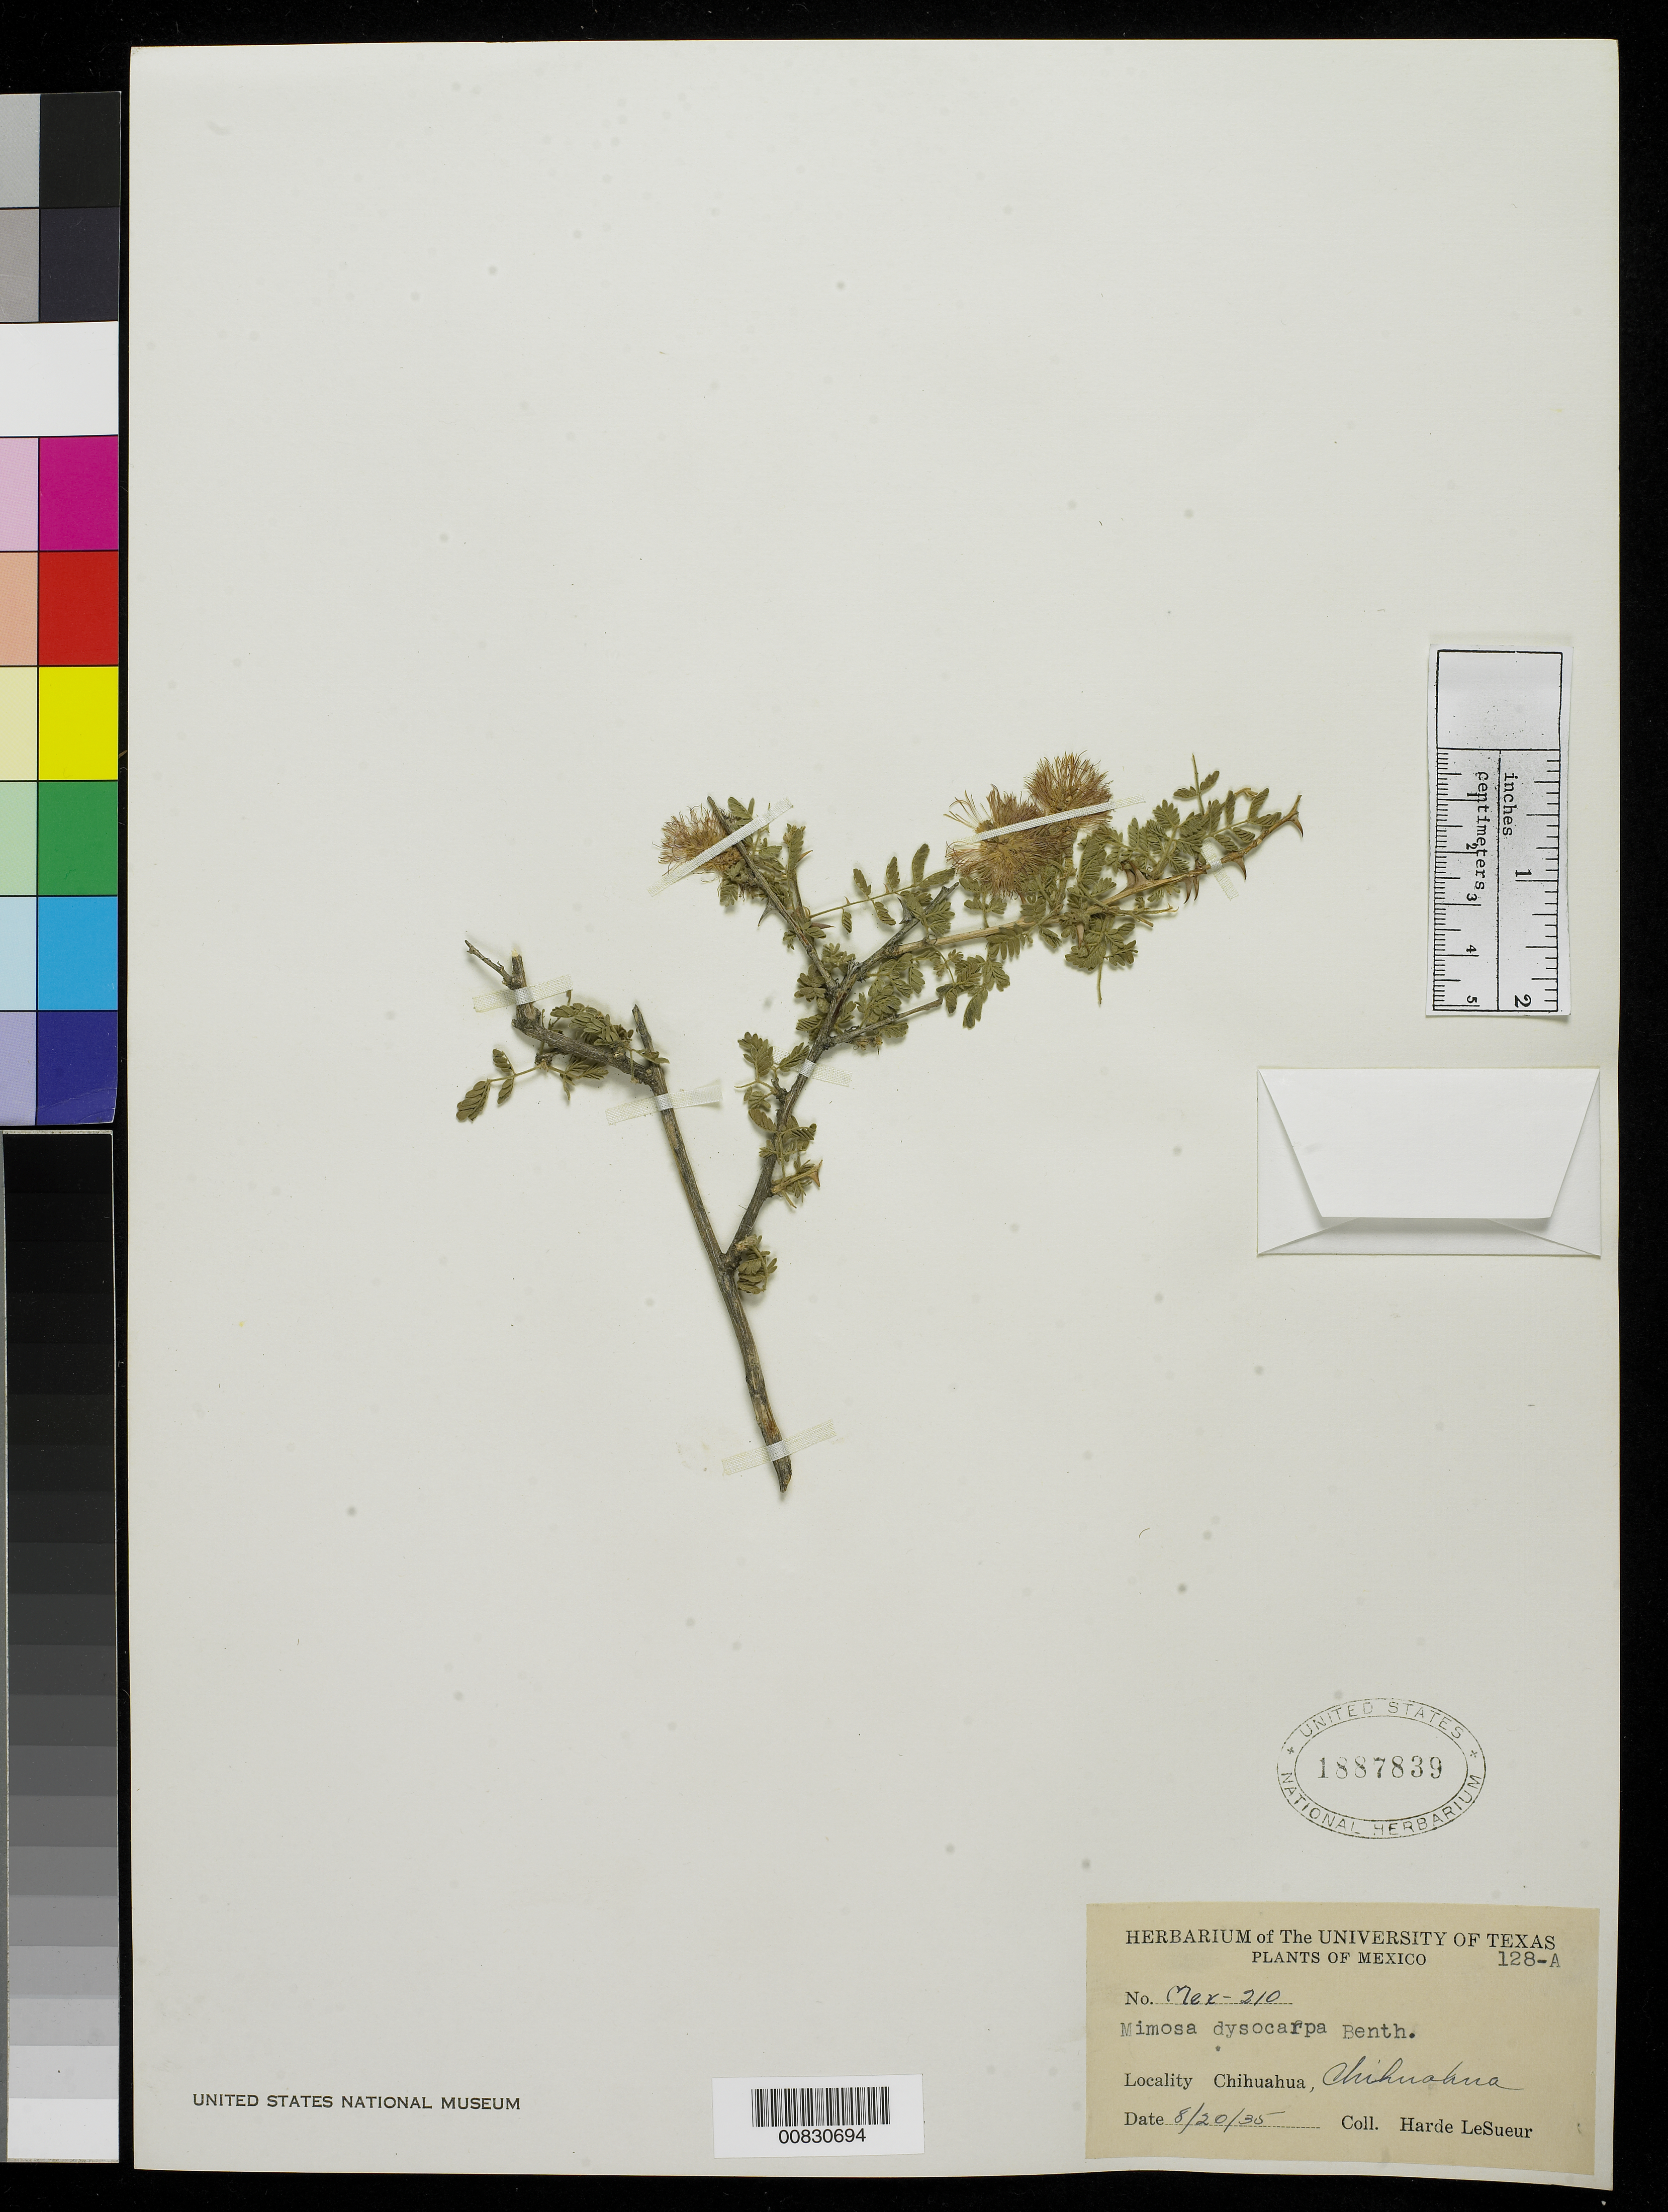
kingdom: Plantae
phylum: Tracheophyta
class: Magnoliopsida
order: Fabales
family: Fabaceae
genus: Mimosa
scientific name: Mimosa dysocarpa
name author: Benth. ex A. Gray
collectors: D. H. LeSueur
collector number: Mex-210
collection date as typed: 20 Aug 1935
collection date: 1935-08-20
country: Mexico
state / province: Chihuahua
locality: Chihuahua, Chihuahua.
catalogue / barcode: US 1887839